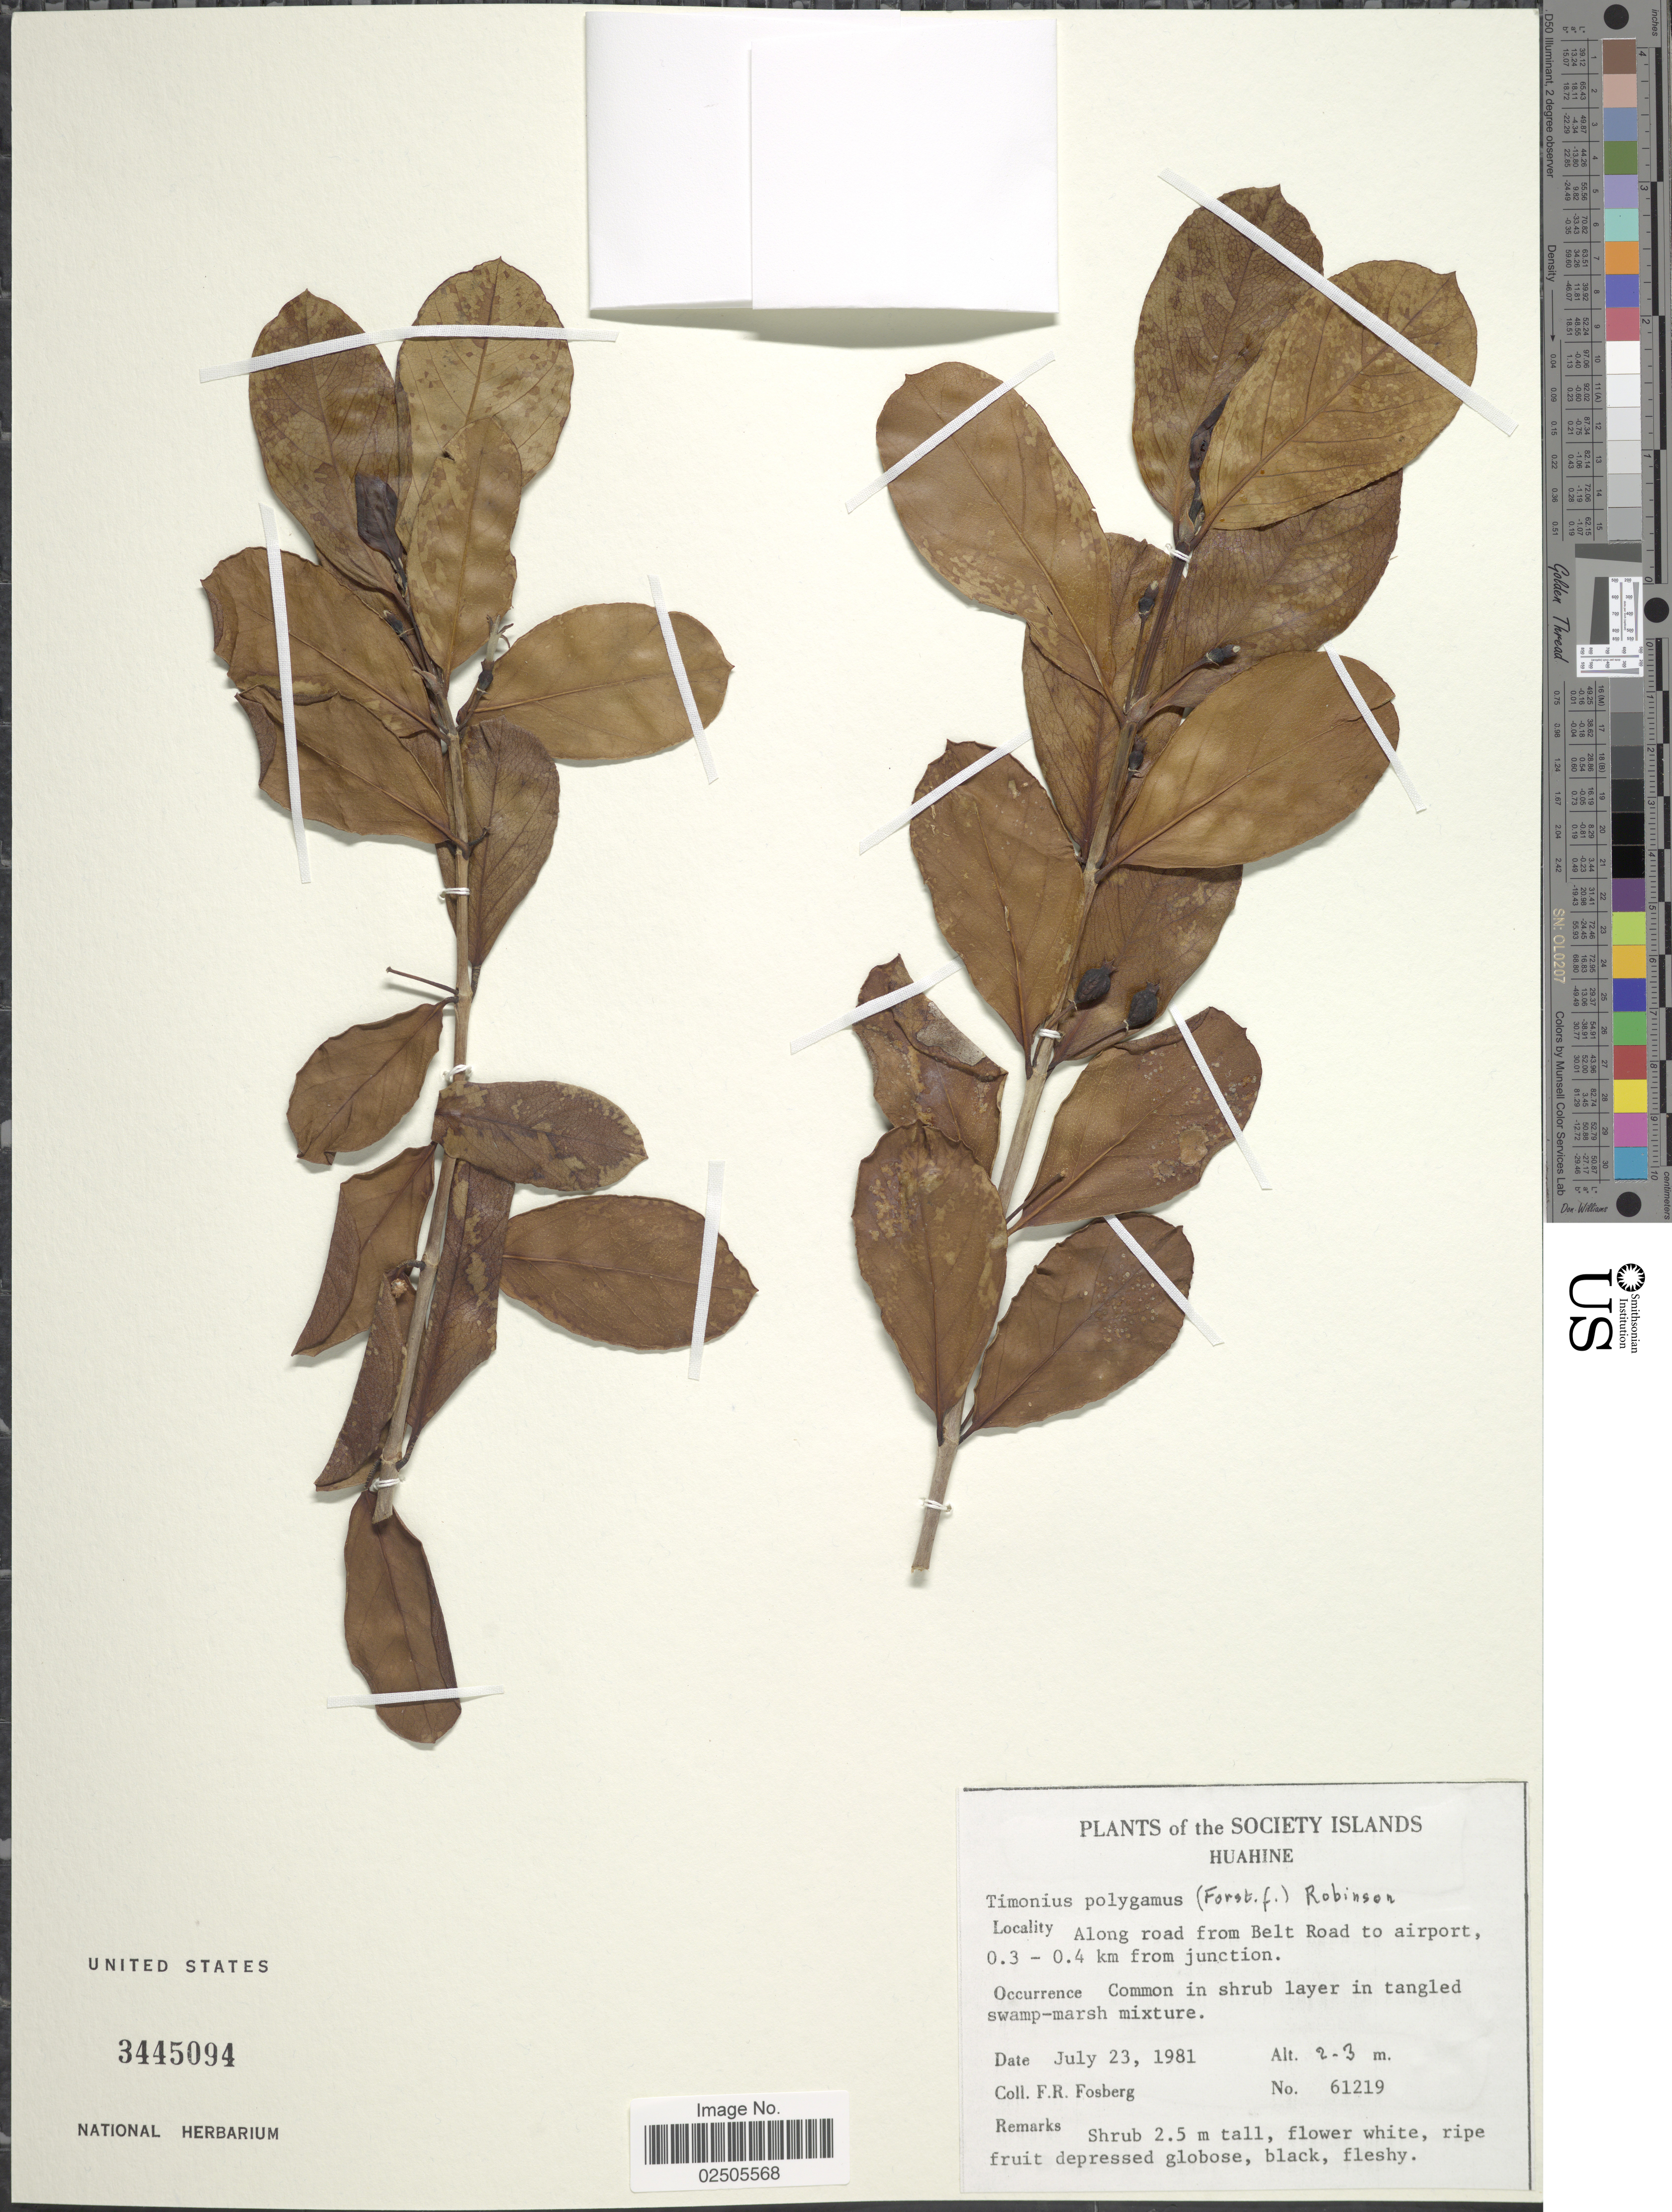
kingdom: Plantae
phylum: Tracheophyta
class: Magnoliopsida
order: Gentianales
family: Rubiaceae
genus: Timonius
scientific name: Timonius polygamus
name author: (G. Forst.) Rob.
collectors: F. R. Fosberg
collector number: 61219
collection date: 1981-07-23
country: French Polynesia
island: Huahine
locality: Society Islands, Huahine, Along road from Belt Road to airport, 0.3-0.4 km from junction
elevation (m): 2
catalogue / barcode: US 3445094